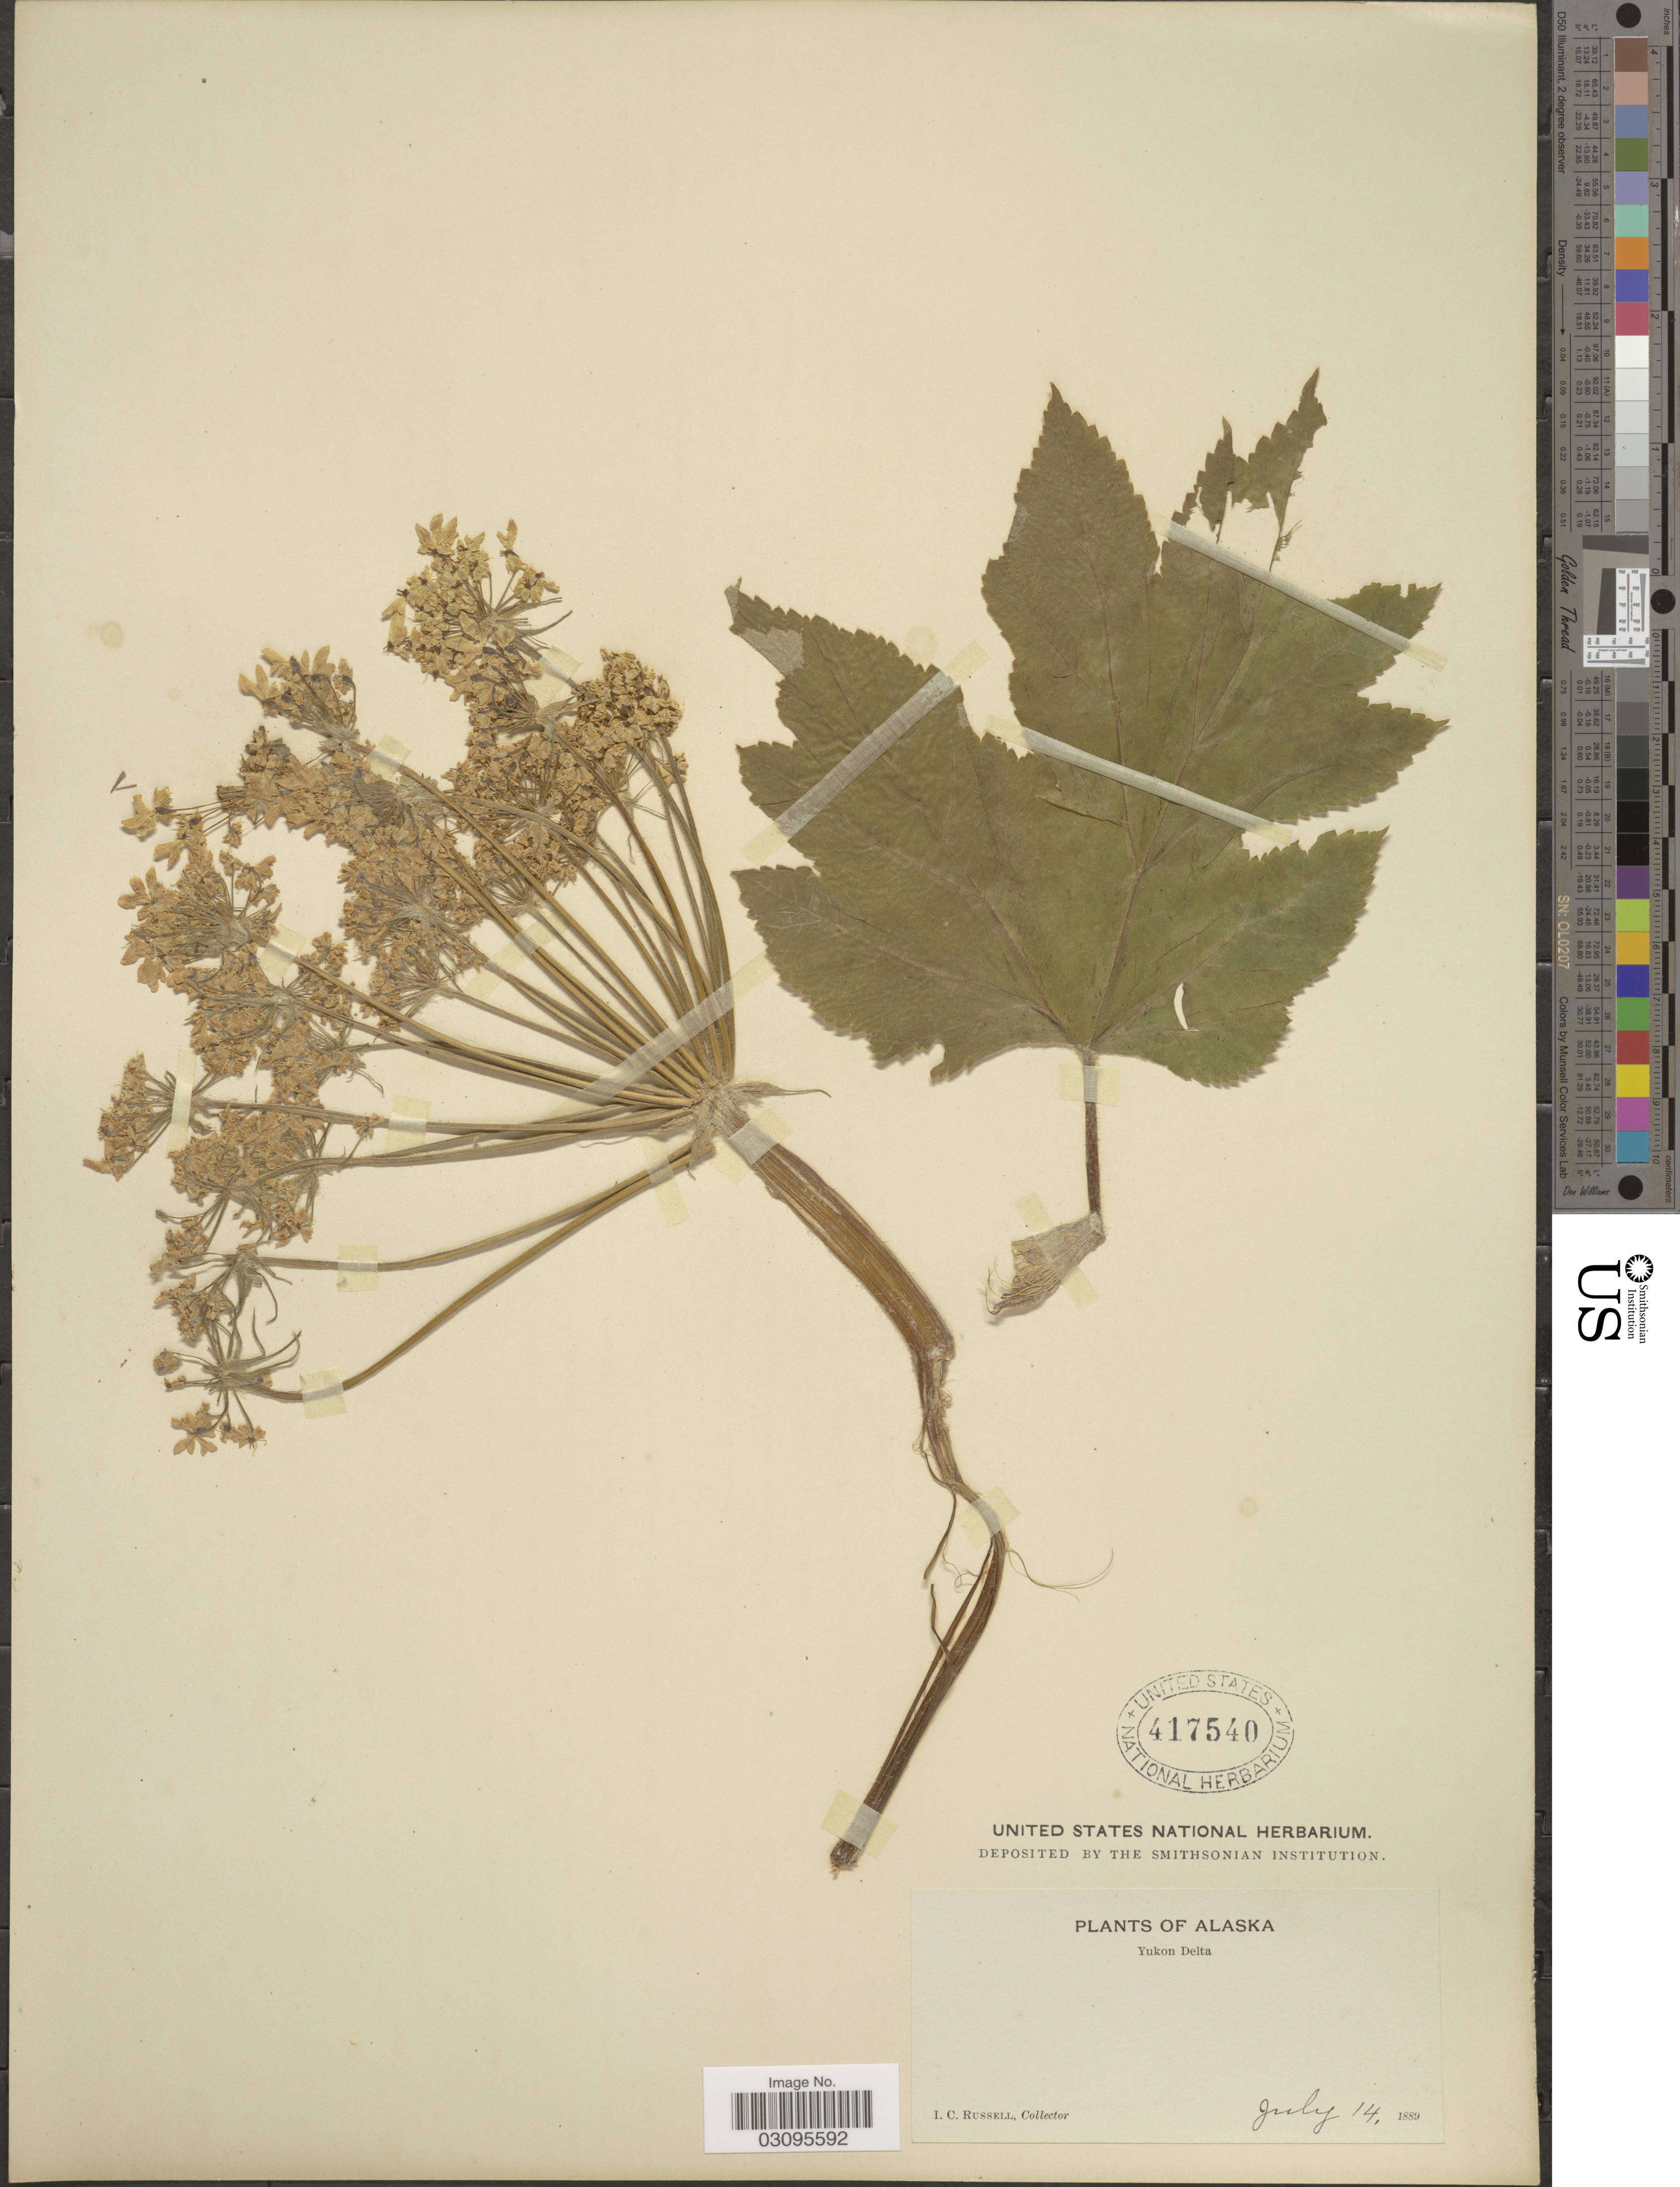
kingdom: Plantae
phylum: Tracheophyta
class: Magnoliopsida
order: Apiales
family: Apiaceae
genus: Heracleum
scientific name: Heracleum lanatum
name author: Michx.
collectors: I. C. Russell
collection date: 1889-07-14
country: United States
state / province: Alaska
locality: Yukon Delta.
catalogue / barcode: US 417540